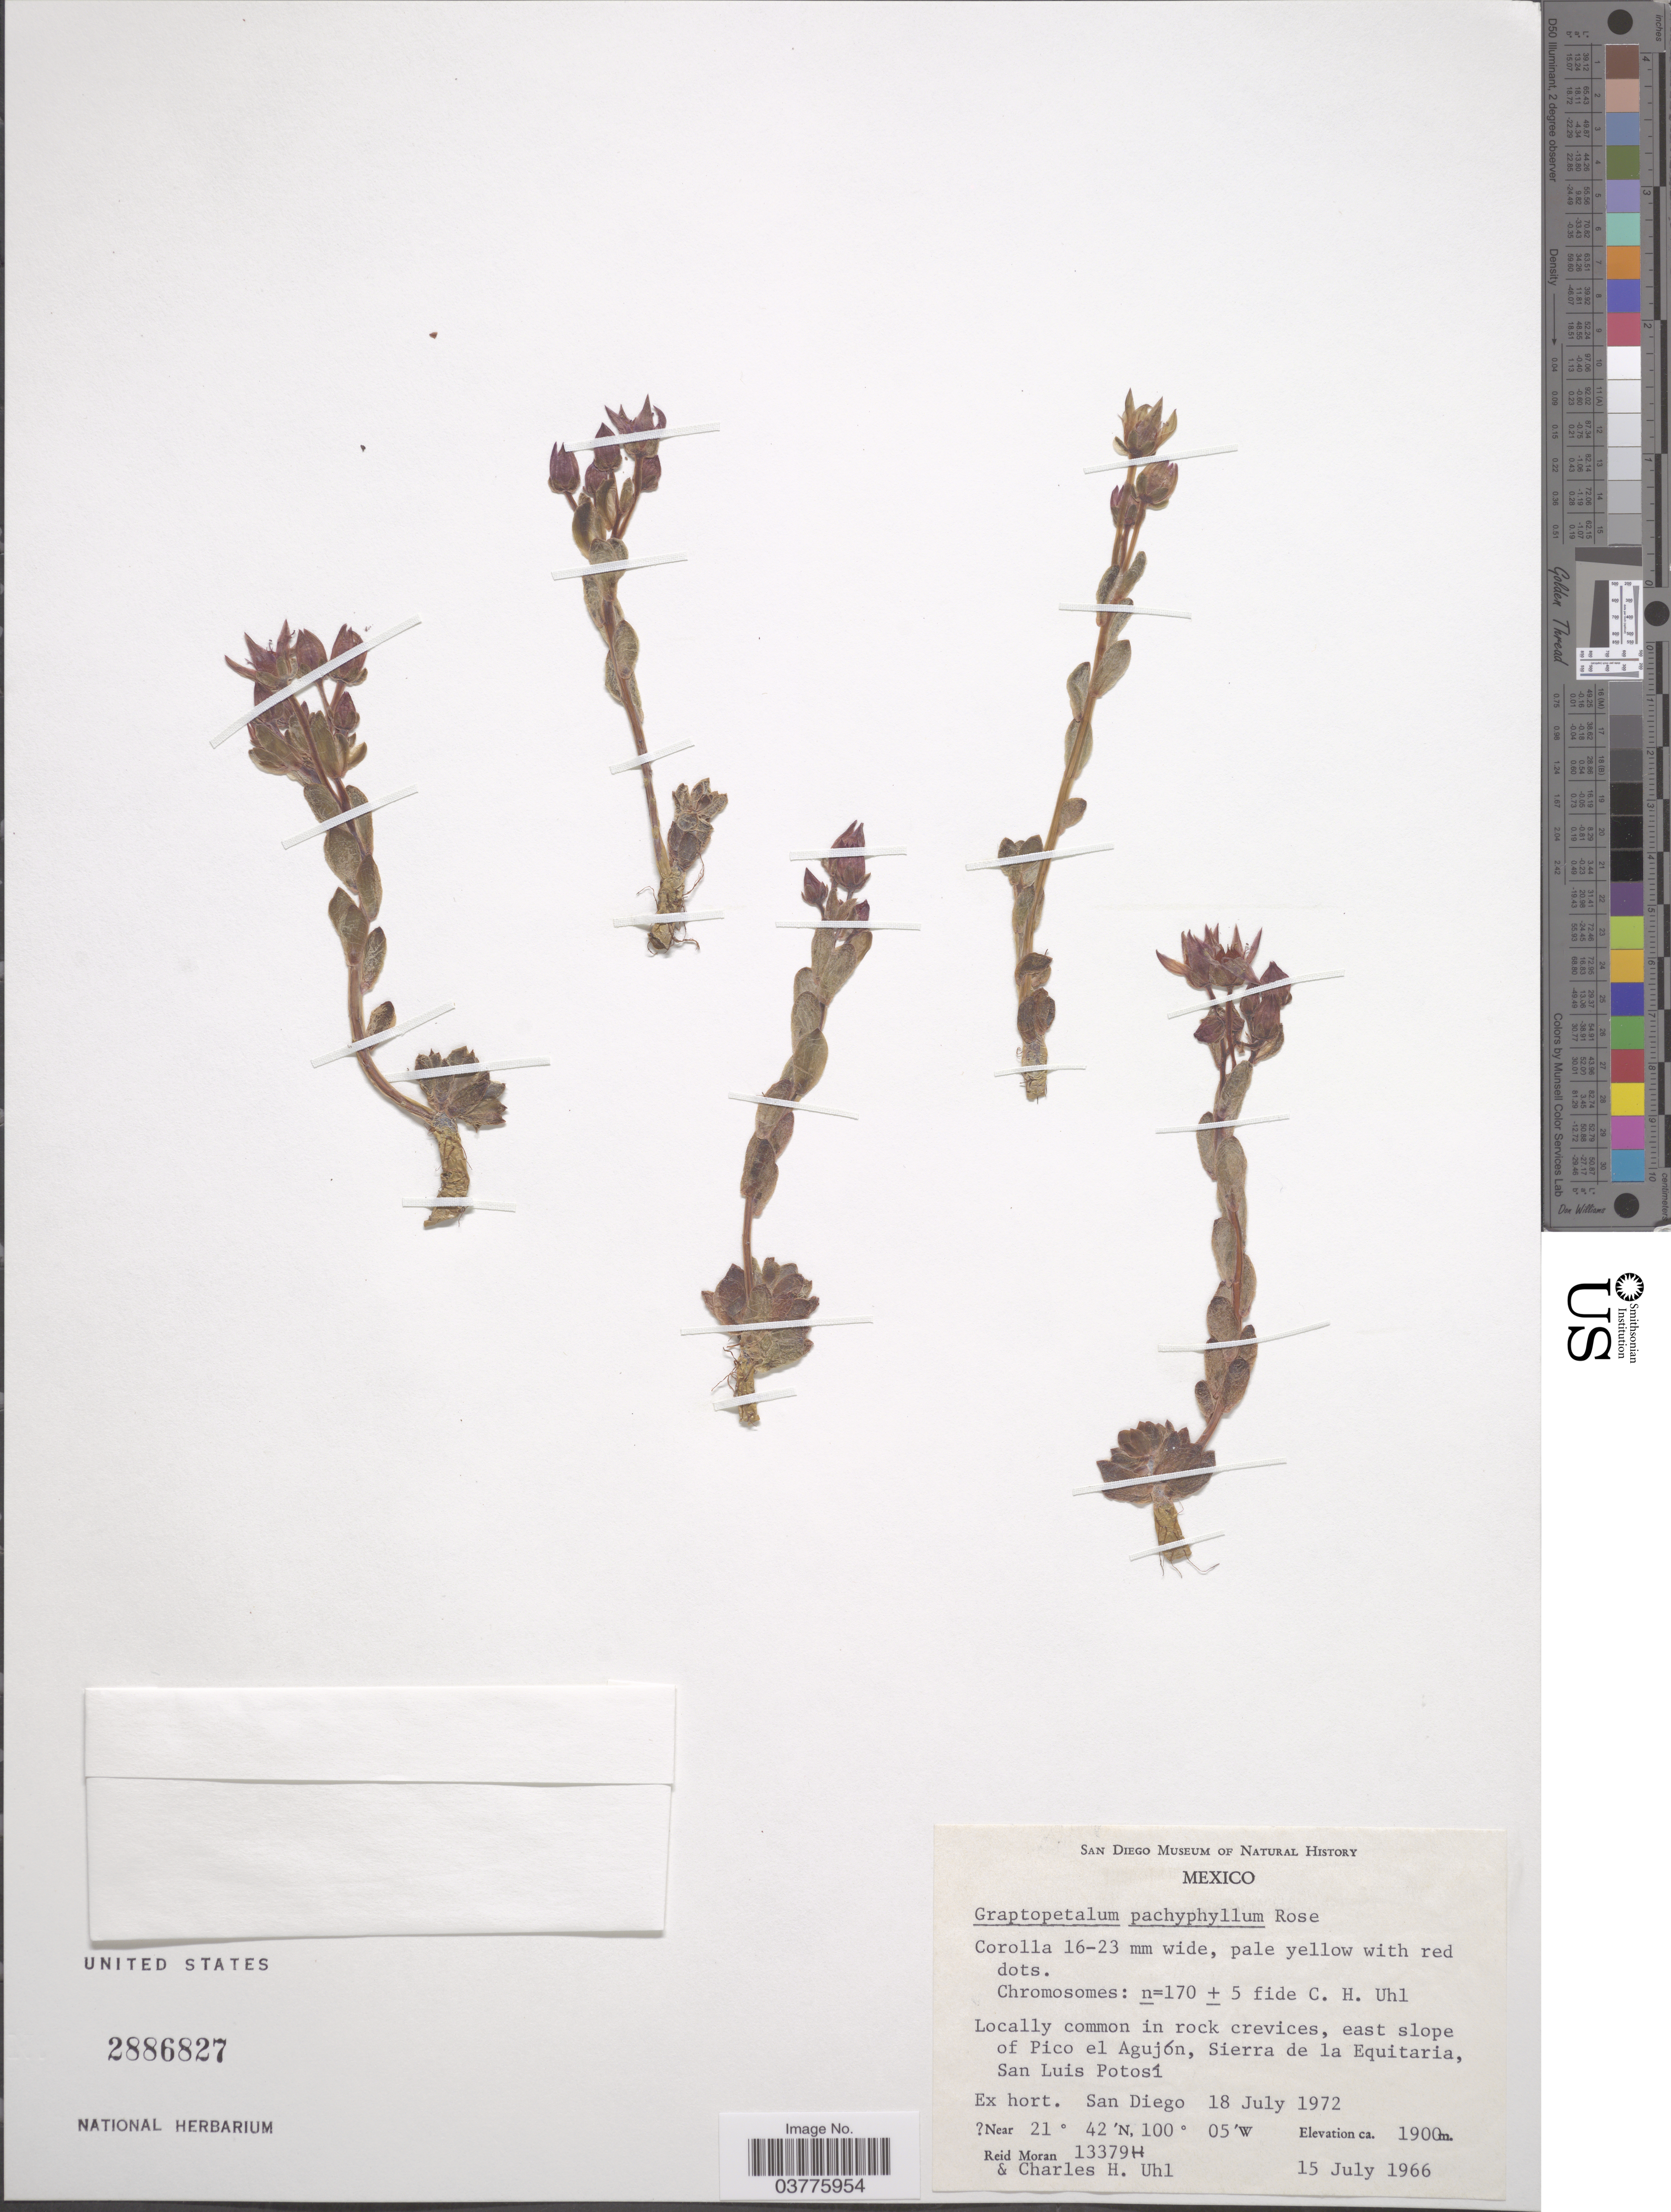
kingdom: Plantae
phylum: Tracheophyta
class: Magnoliopsida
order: Saxifragales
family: Crassulaceae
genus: Graptopetalum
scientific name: Graptopetalum pachyphyllum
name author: Rose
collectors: R. Moran & C. Uhl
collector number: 13379H?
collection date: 1972-07-18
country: United States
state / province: California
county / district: San Diego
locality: Ex hort. San Diego.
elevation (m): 1900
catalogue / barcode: US 2886827